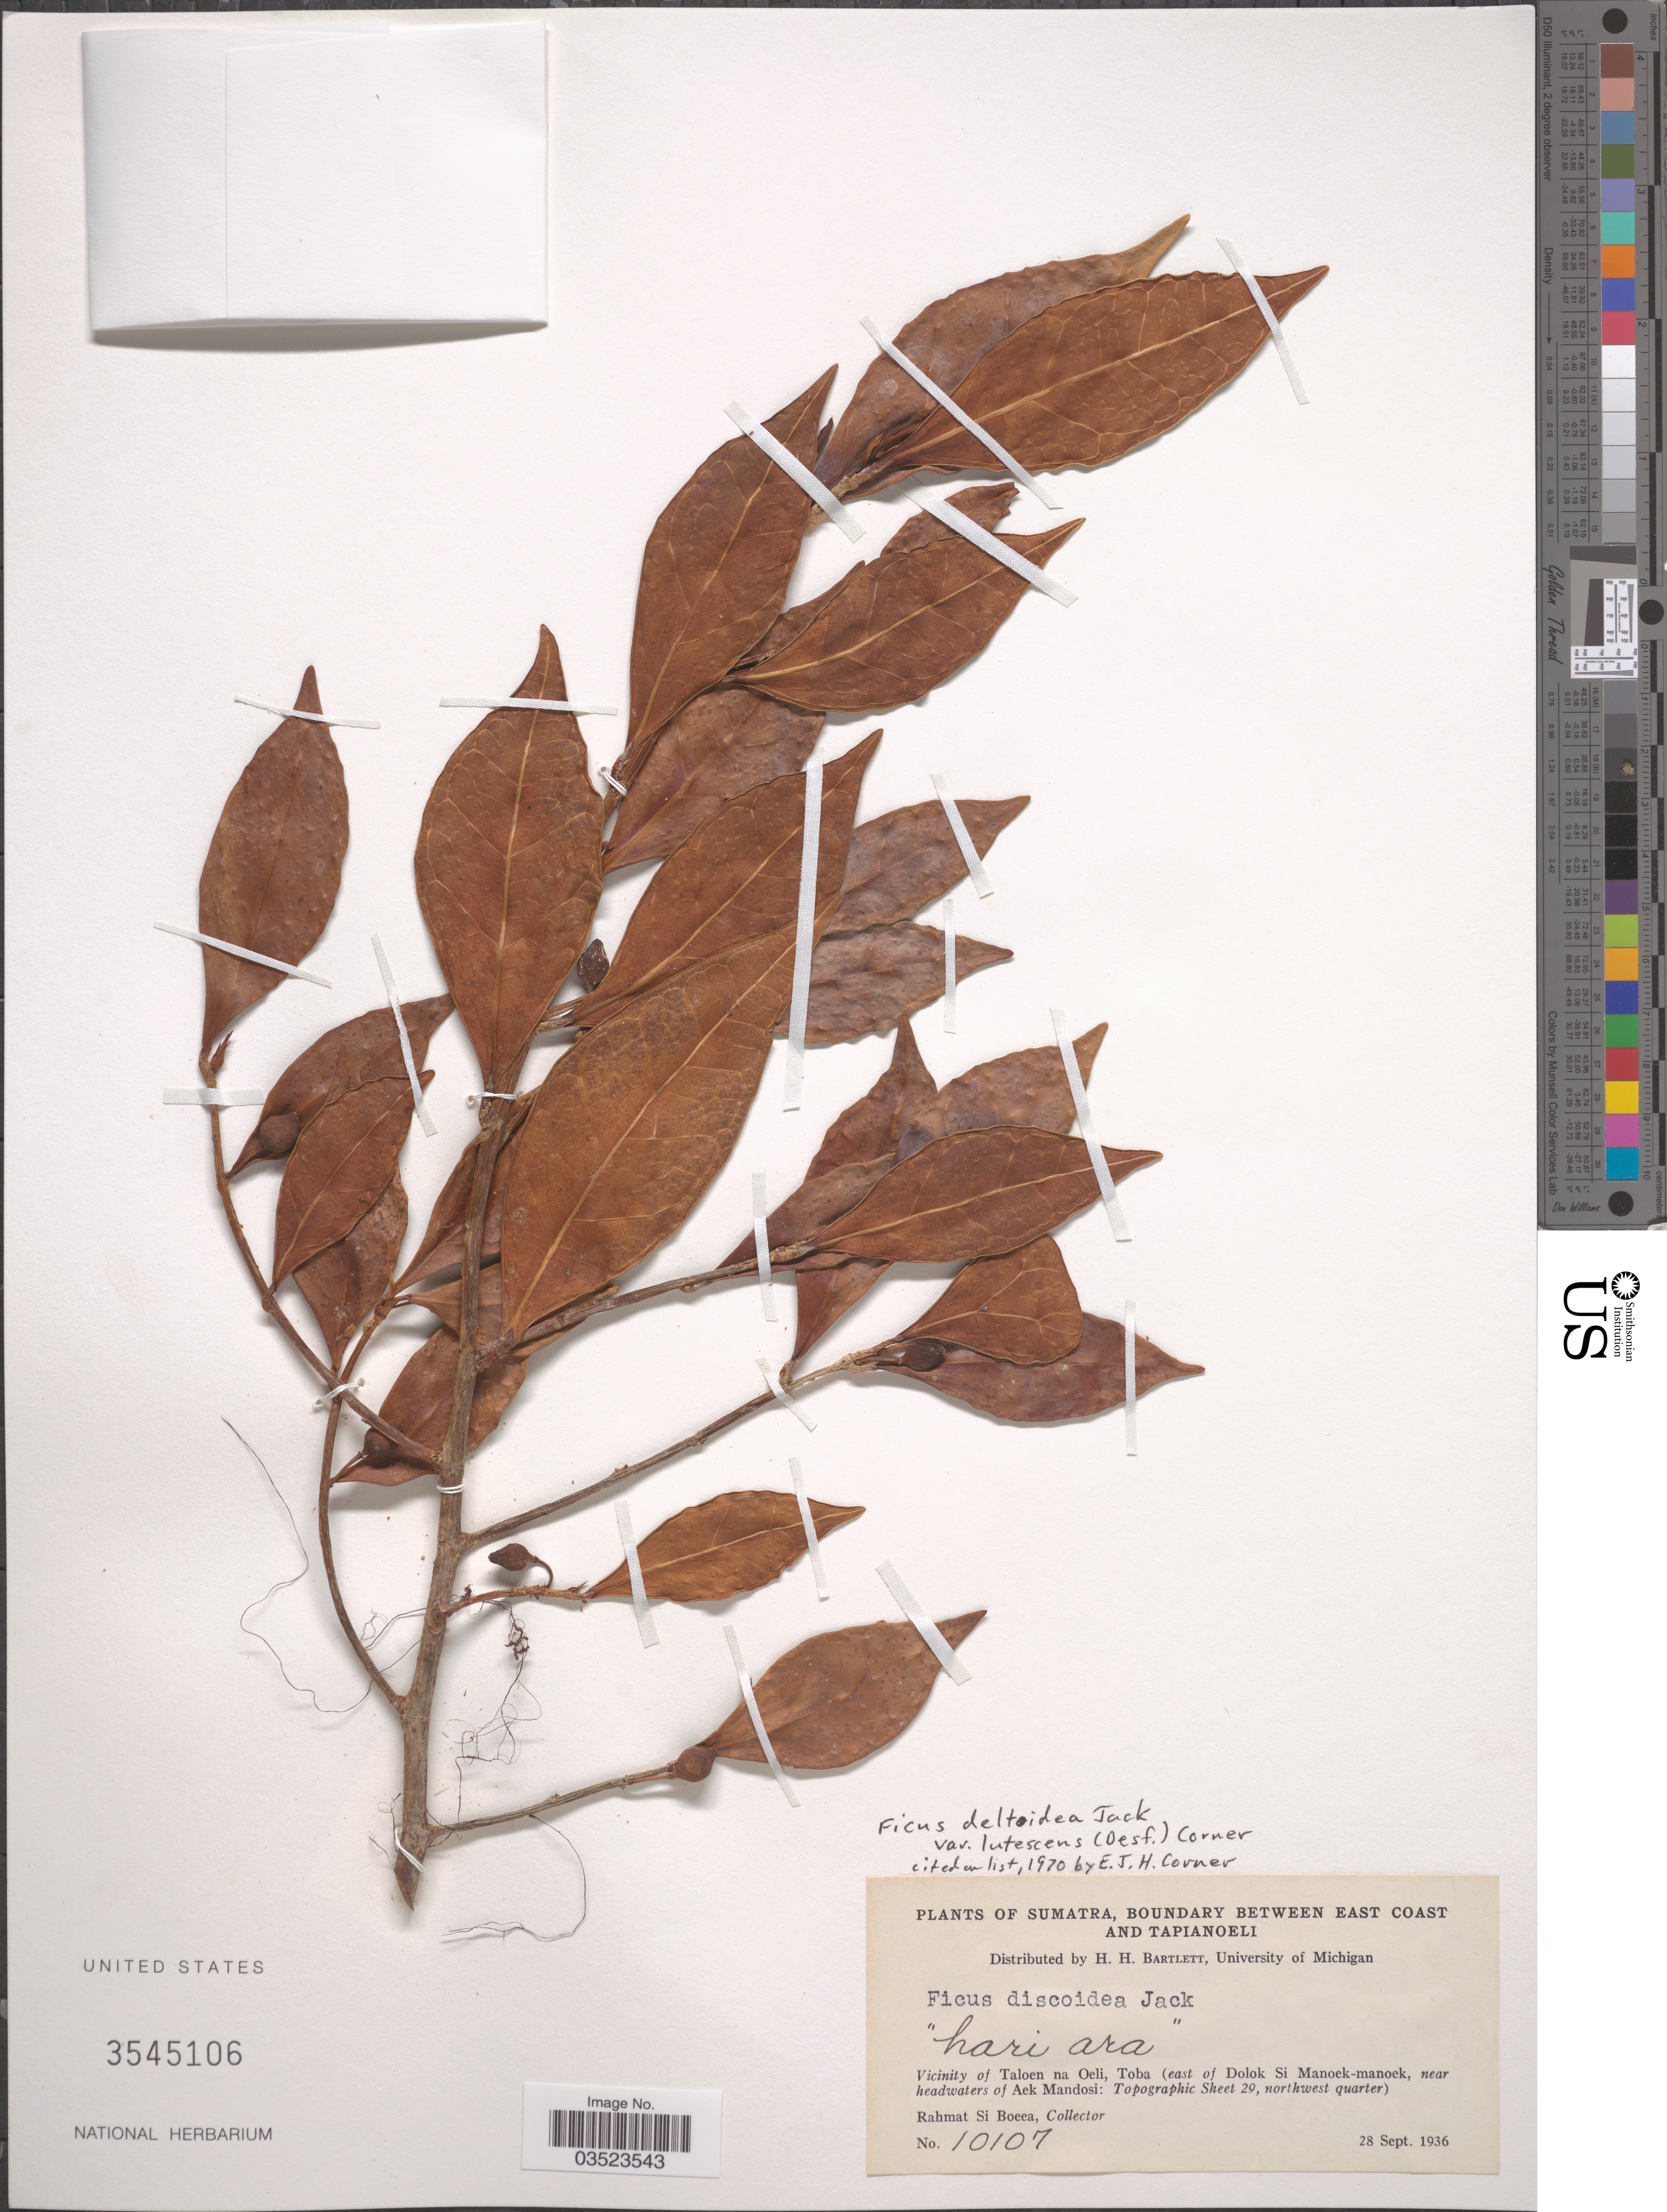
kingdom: Plantae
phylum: Tracheophyta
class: Magnoliopsida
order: Rosales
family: Moraceae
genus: Ficus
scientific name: Ficus deltoidea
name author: Jack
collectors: Rahmat Si Boeea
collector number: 10107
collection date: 1936-09-28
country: Indonesia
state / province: Sumatra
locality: Boundary between East Coast and Tapianoeli. Vicinity of Taloen na Oeli, Toba (east of Dolok Si Manoek-manoek, near headwaters of Aek Mandosi: Topographic Sheet 29, northwest quarter).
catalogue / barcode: US 3545106